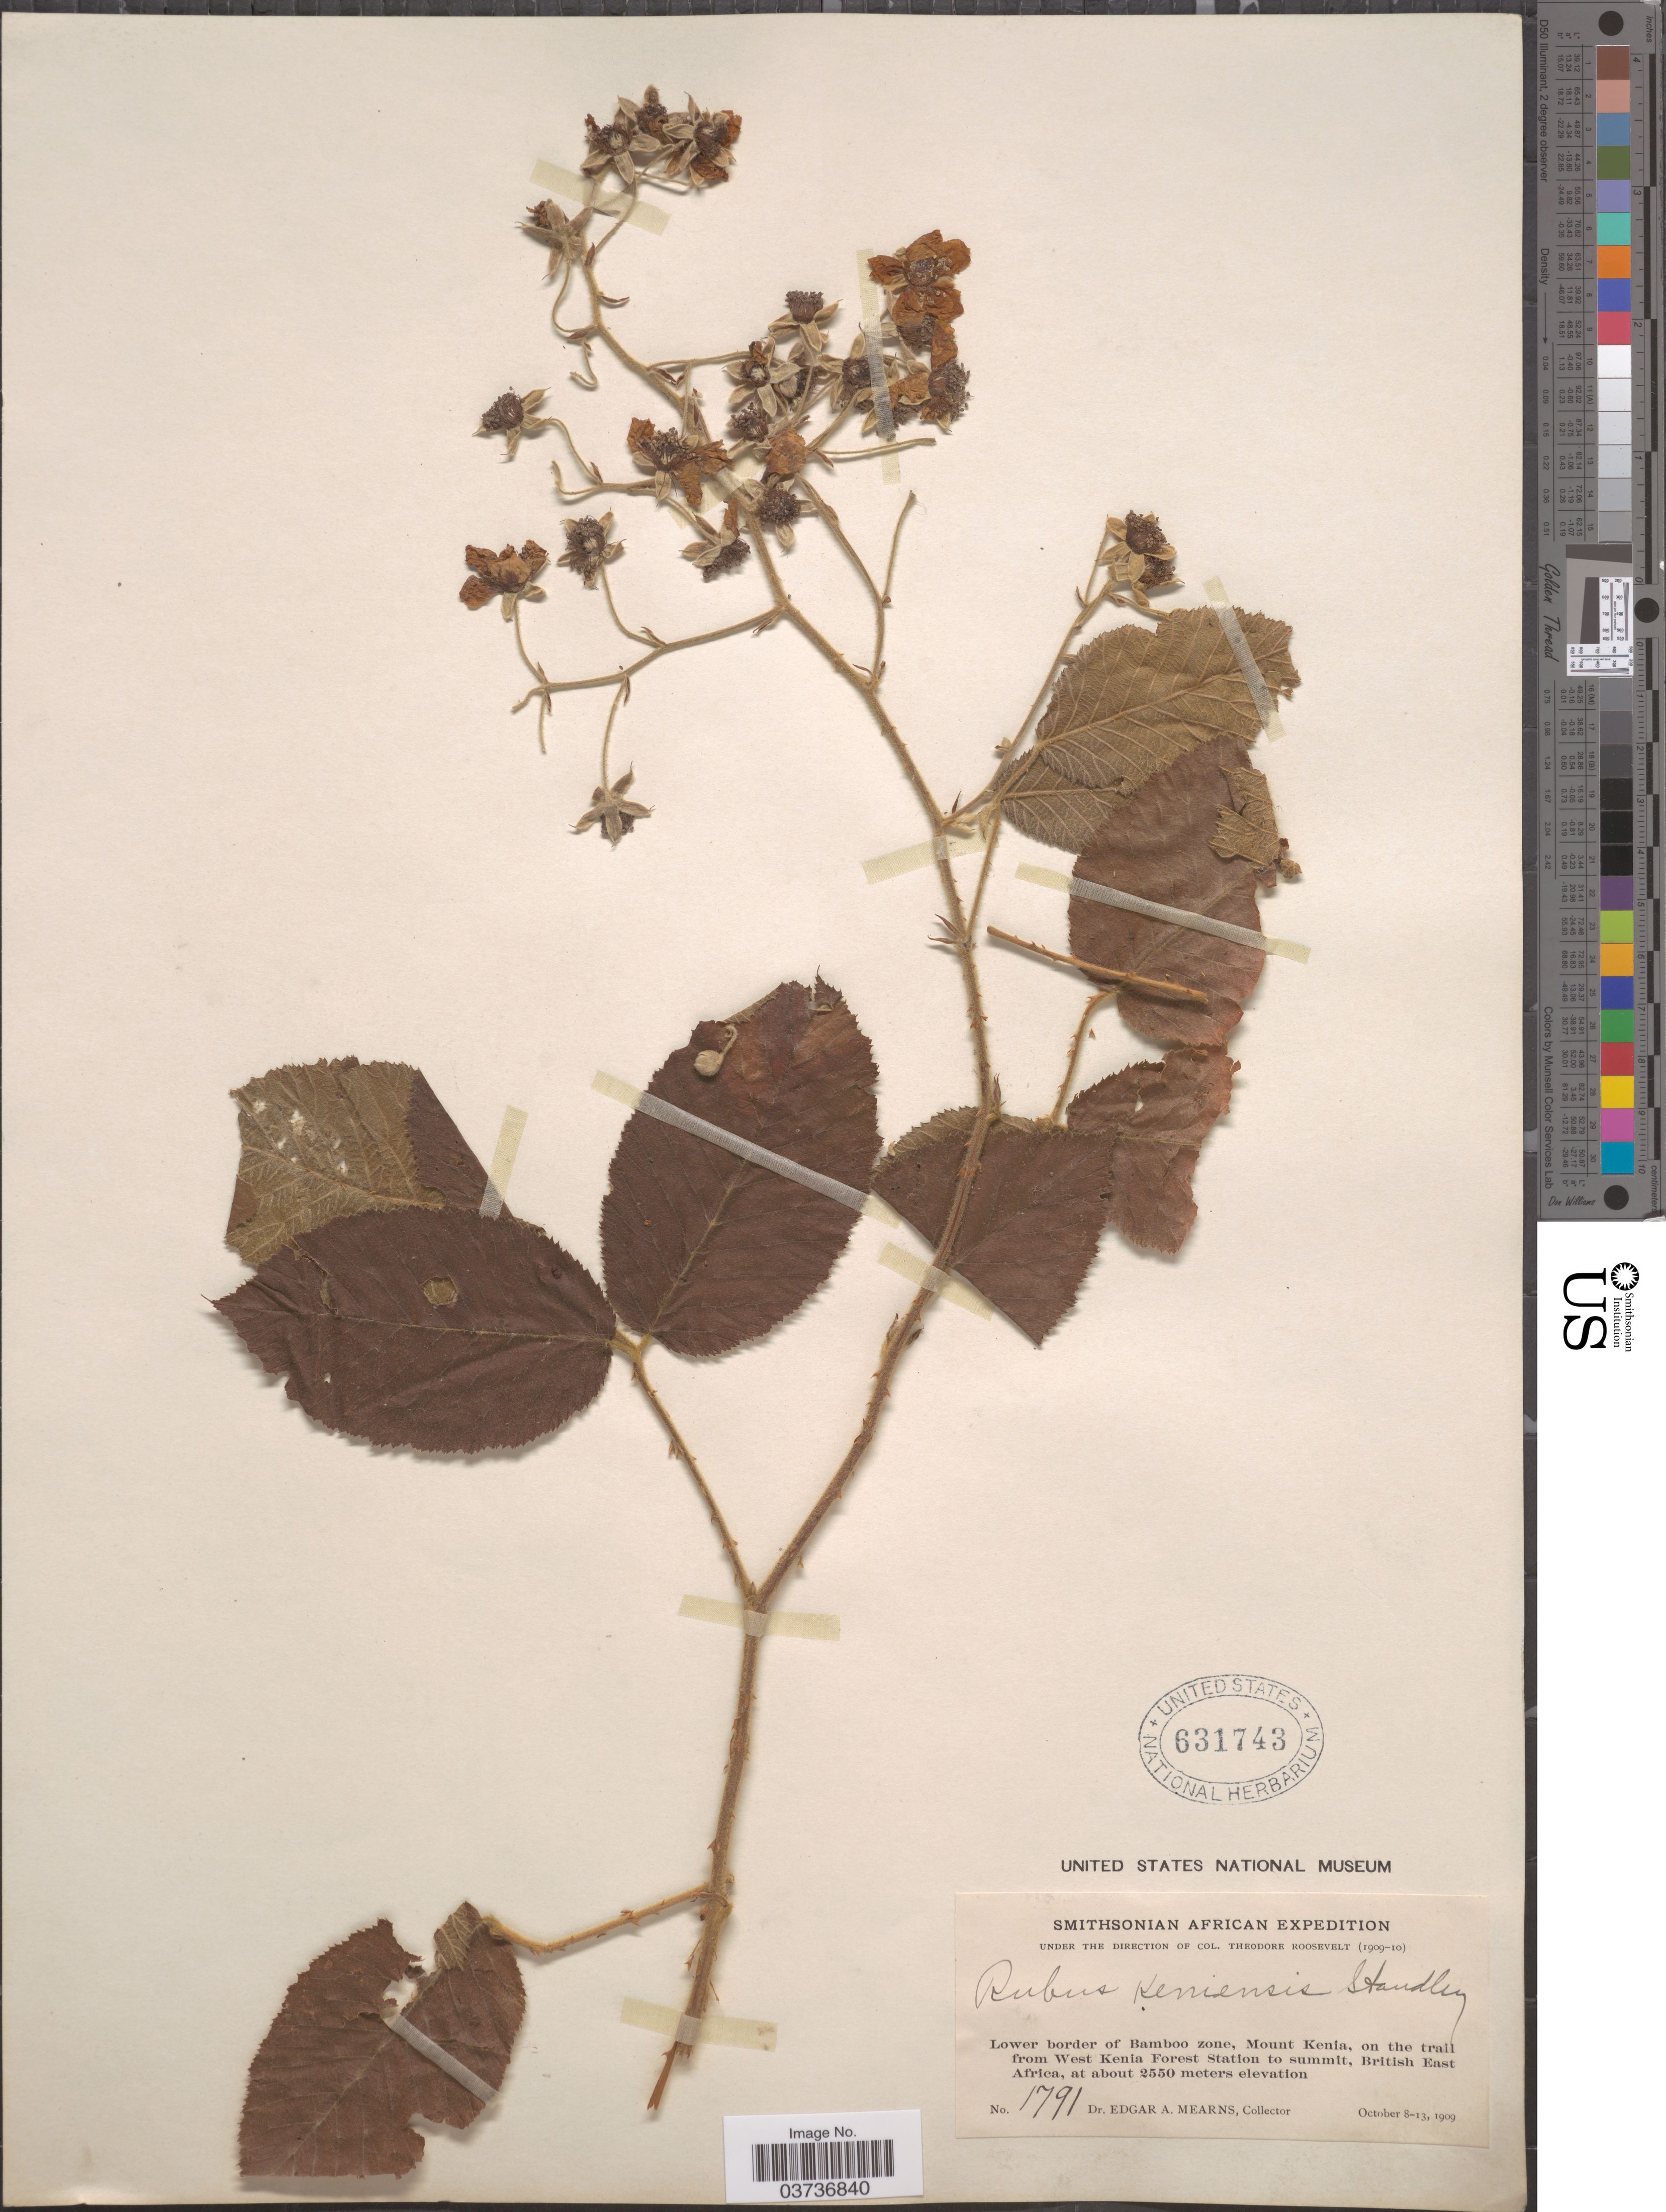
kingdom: Plantae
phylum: Tracheophyta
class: Magnoliopsida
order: Rosales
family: Rosaceae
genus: Rubus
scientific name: Rubus keniensis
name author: Standl.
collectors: E. A. Mearns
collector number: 1791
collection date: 1909-10-08/1909-10-13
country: Kenya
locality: Lower border of Bamboo zone, Mount Kenia, on the trail from West Kenia Forest Station to summit, British East Africa.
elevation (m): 2550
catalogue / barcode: US 631743